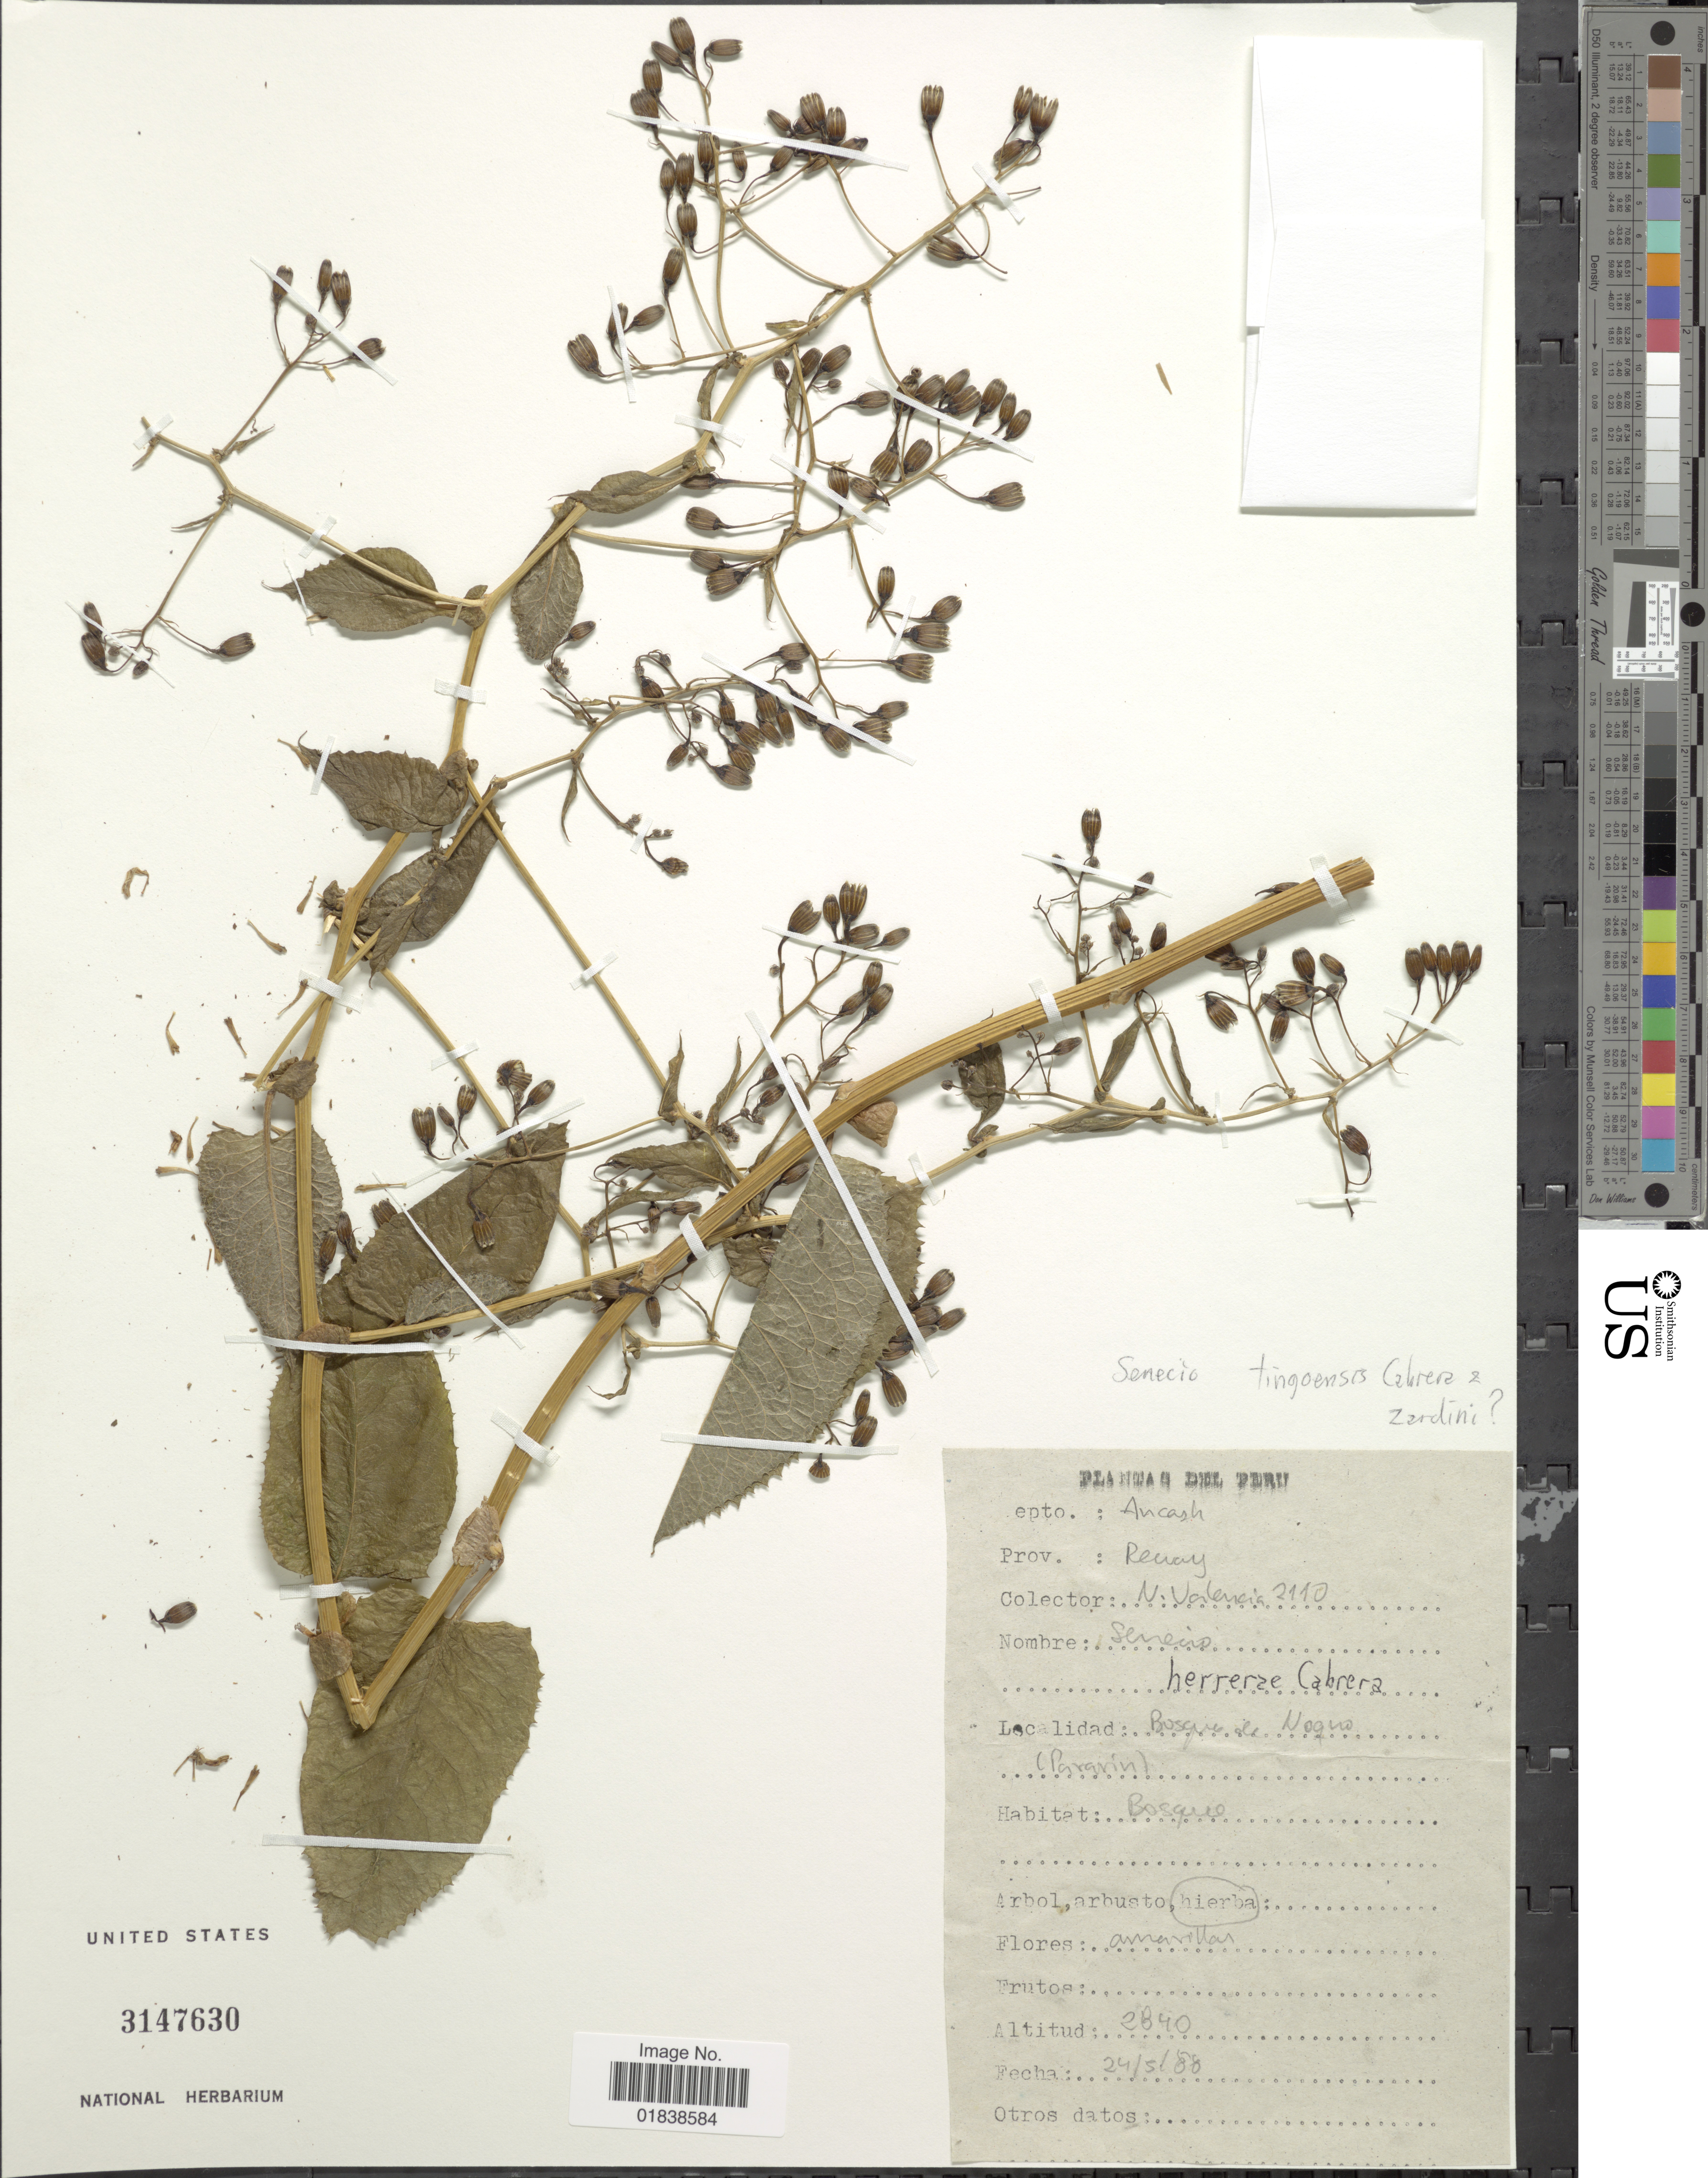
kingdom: Plantae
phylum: Tracheophyta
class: Magnoliopsida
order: Asterales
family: Asteraceae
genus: Senecio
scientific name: Senecio tingoensis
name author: Cabrera & Zardini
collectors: N. Valencia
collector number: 2110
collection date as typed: Transcribed d/m/y: 24/5/88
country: Peru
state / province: Ancash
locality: Bosque de Noqno (Pararin), Prov. Recuay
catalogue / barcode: US 3147630